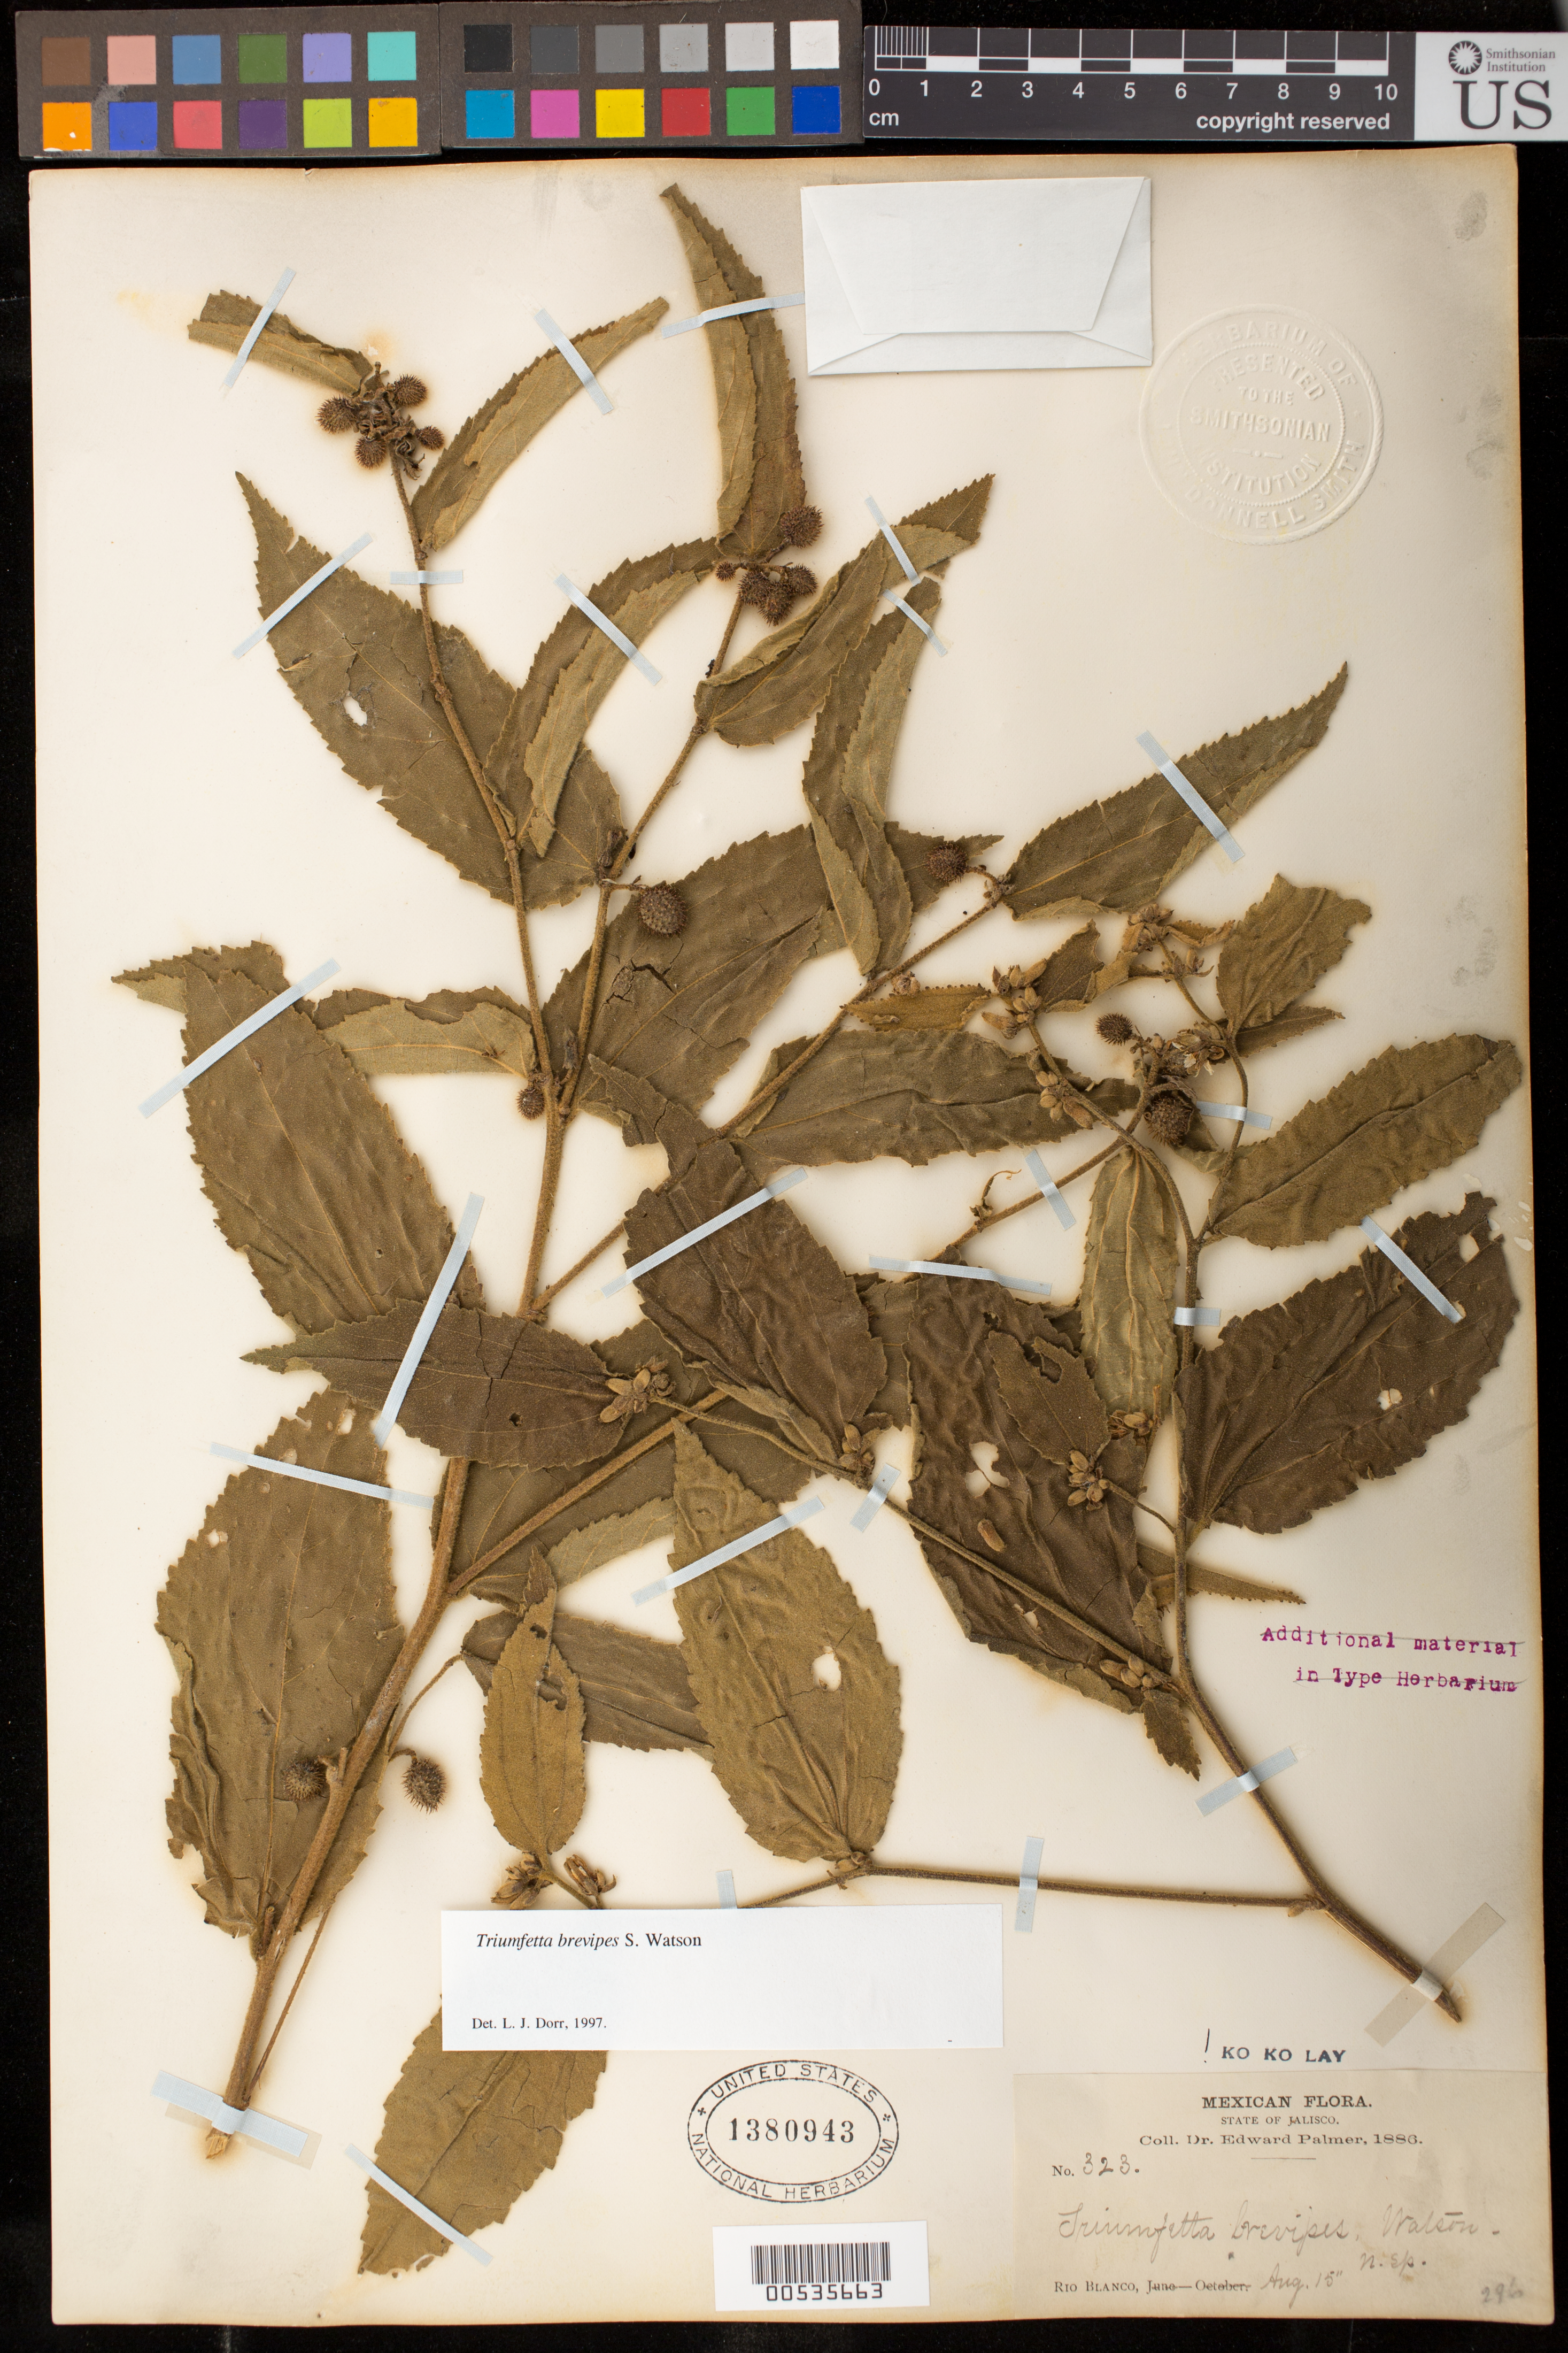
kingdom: Plantae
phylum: Tracheophyta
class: Magnoliopsida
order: Malvales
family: Malvaceae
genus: Triumfetta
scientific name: Triumfetta brevipes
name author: S. Watson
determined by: Lay, K. K., (US), NMNH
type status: Type Collection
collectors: E. Palmer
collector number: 323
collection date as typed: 15 Aug 1886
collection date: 1886-08-15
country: Mexico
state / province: Jalisco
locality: Rio Blanco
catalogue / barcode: US 1380943